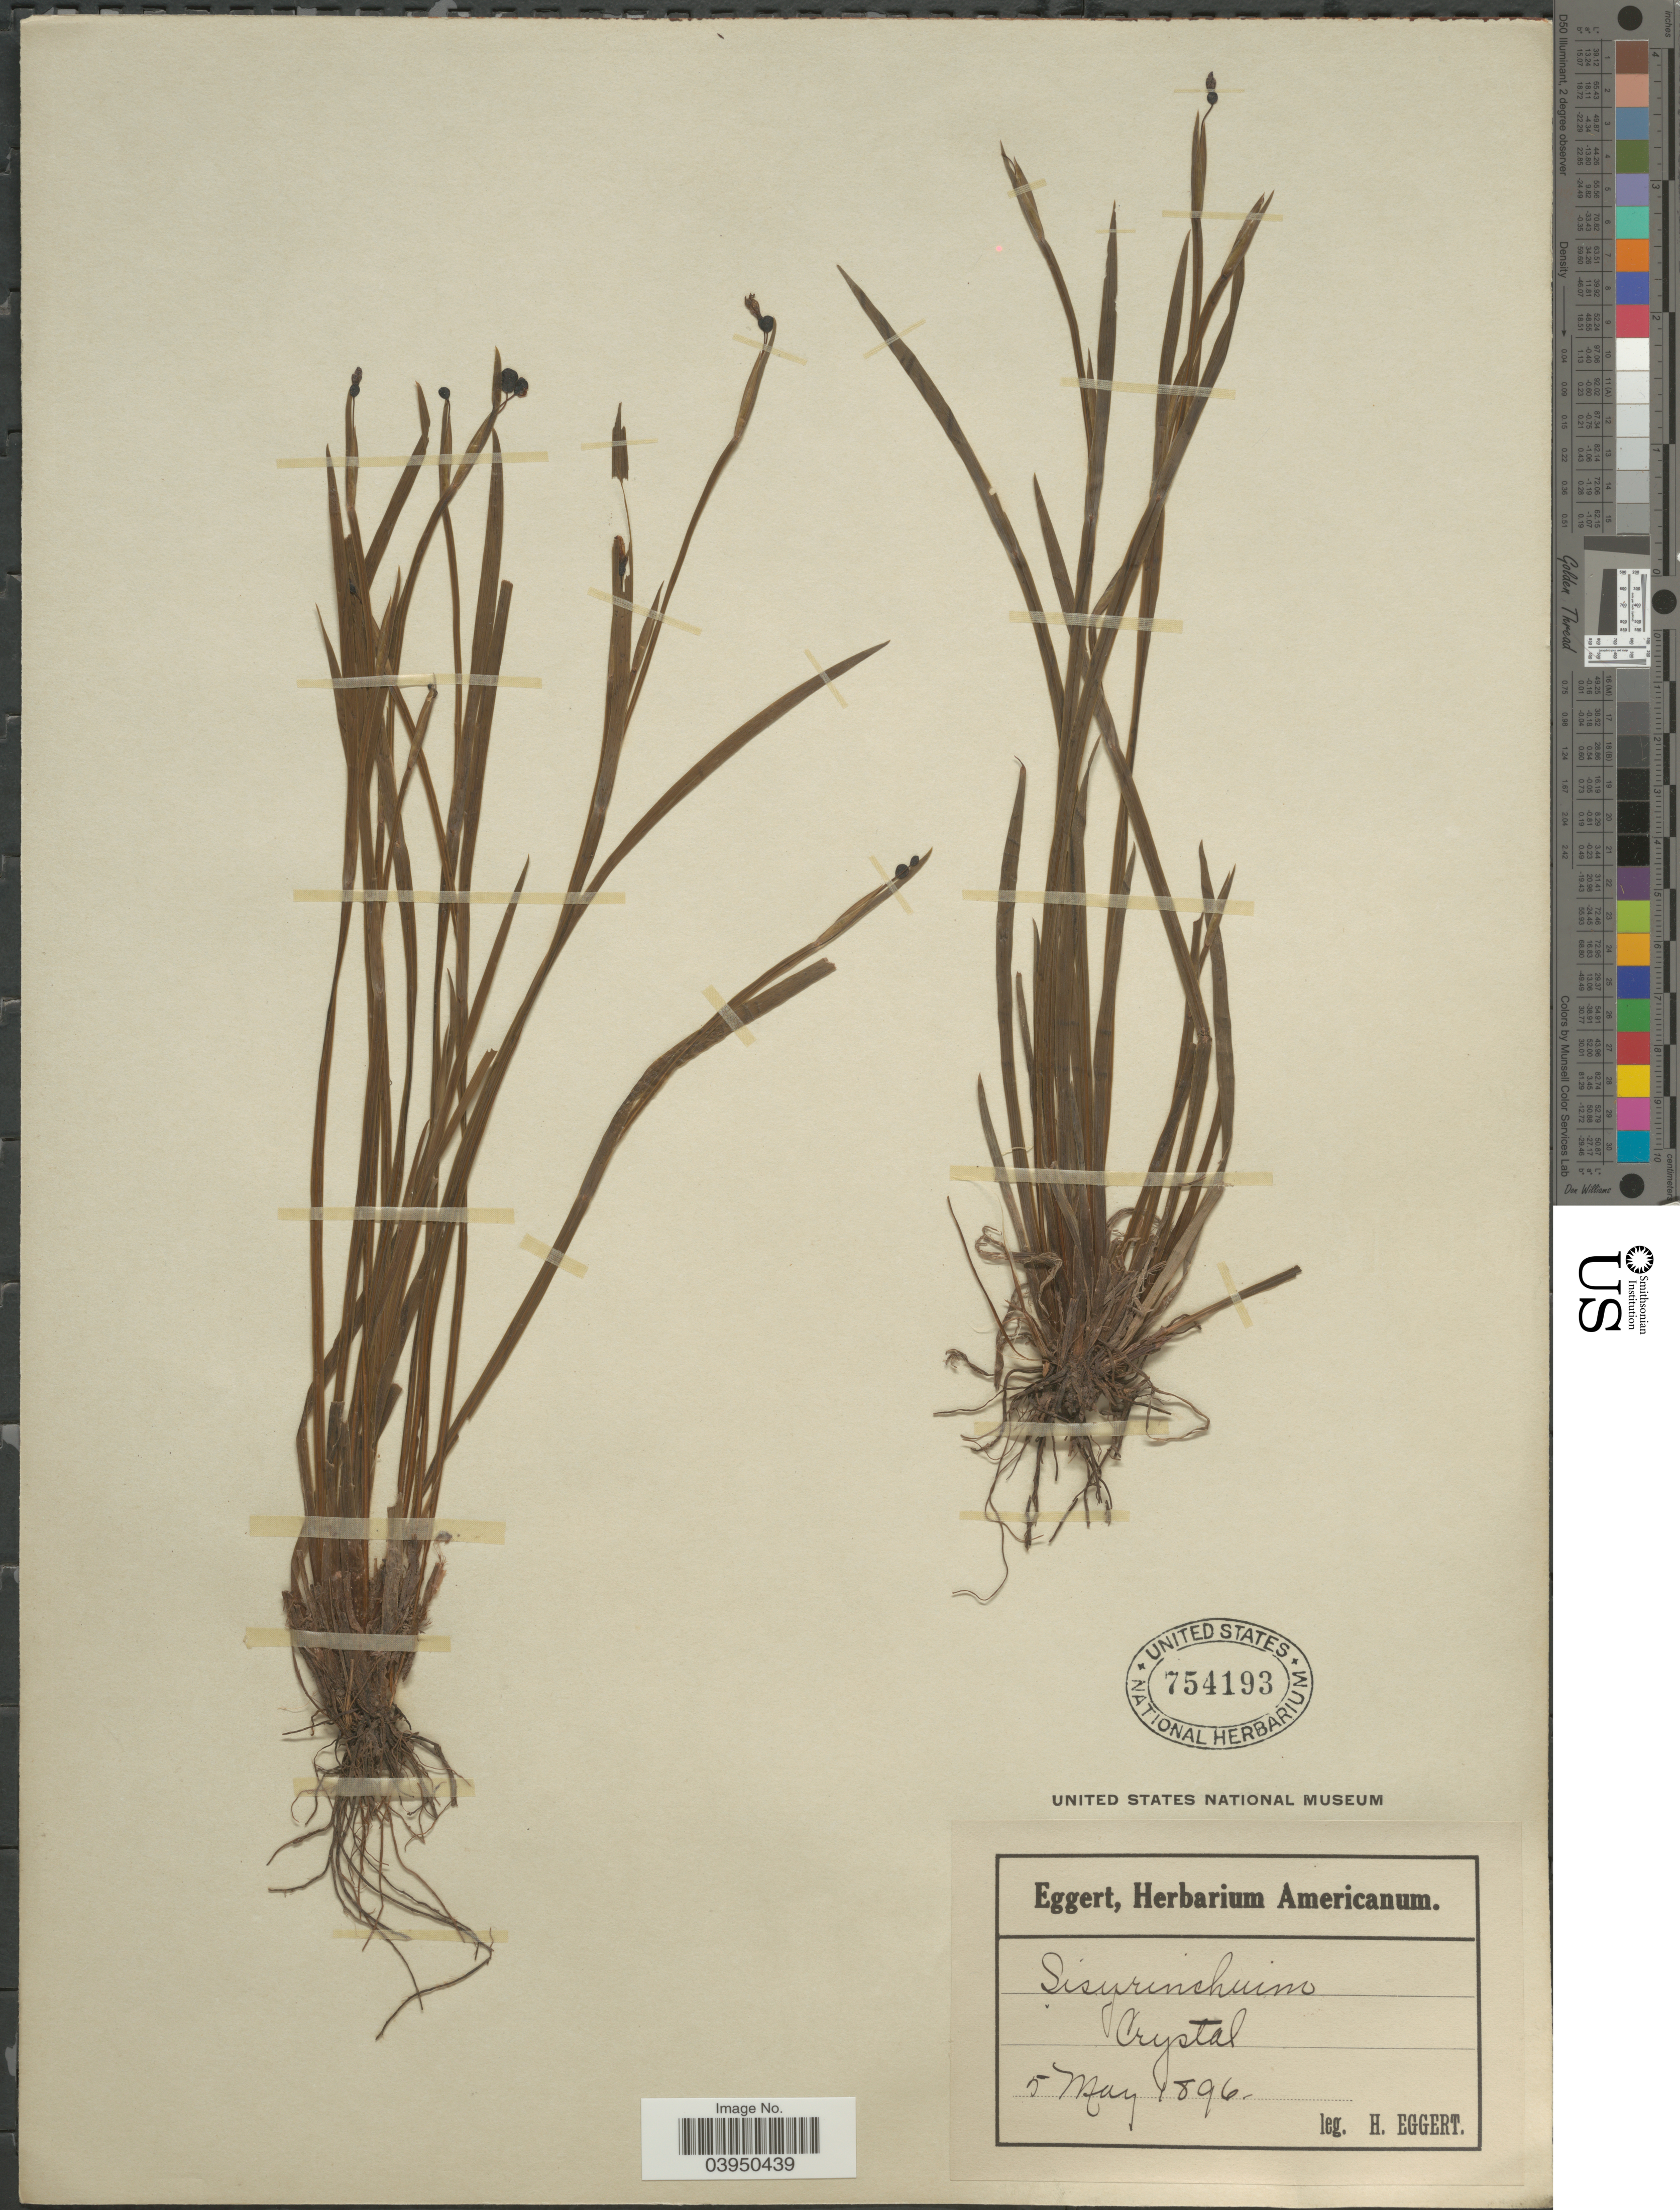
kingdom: Plantae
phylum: Tracheophyta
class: Liliopsida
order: Asparagales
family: Iridaceae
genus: Sisyrinchium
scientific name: Sisyrinchium angustifolium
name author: Mill.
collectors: H. Eggert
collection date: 1896-05-05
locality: Crystal.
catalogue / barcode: US 754193